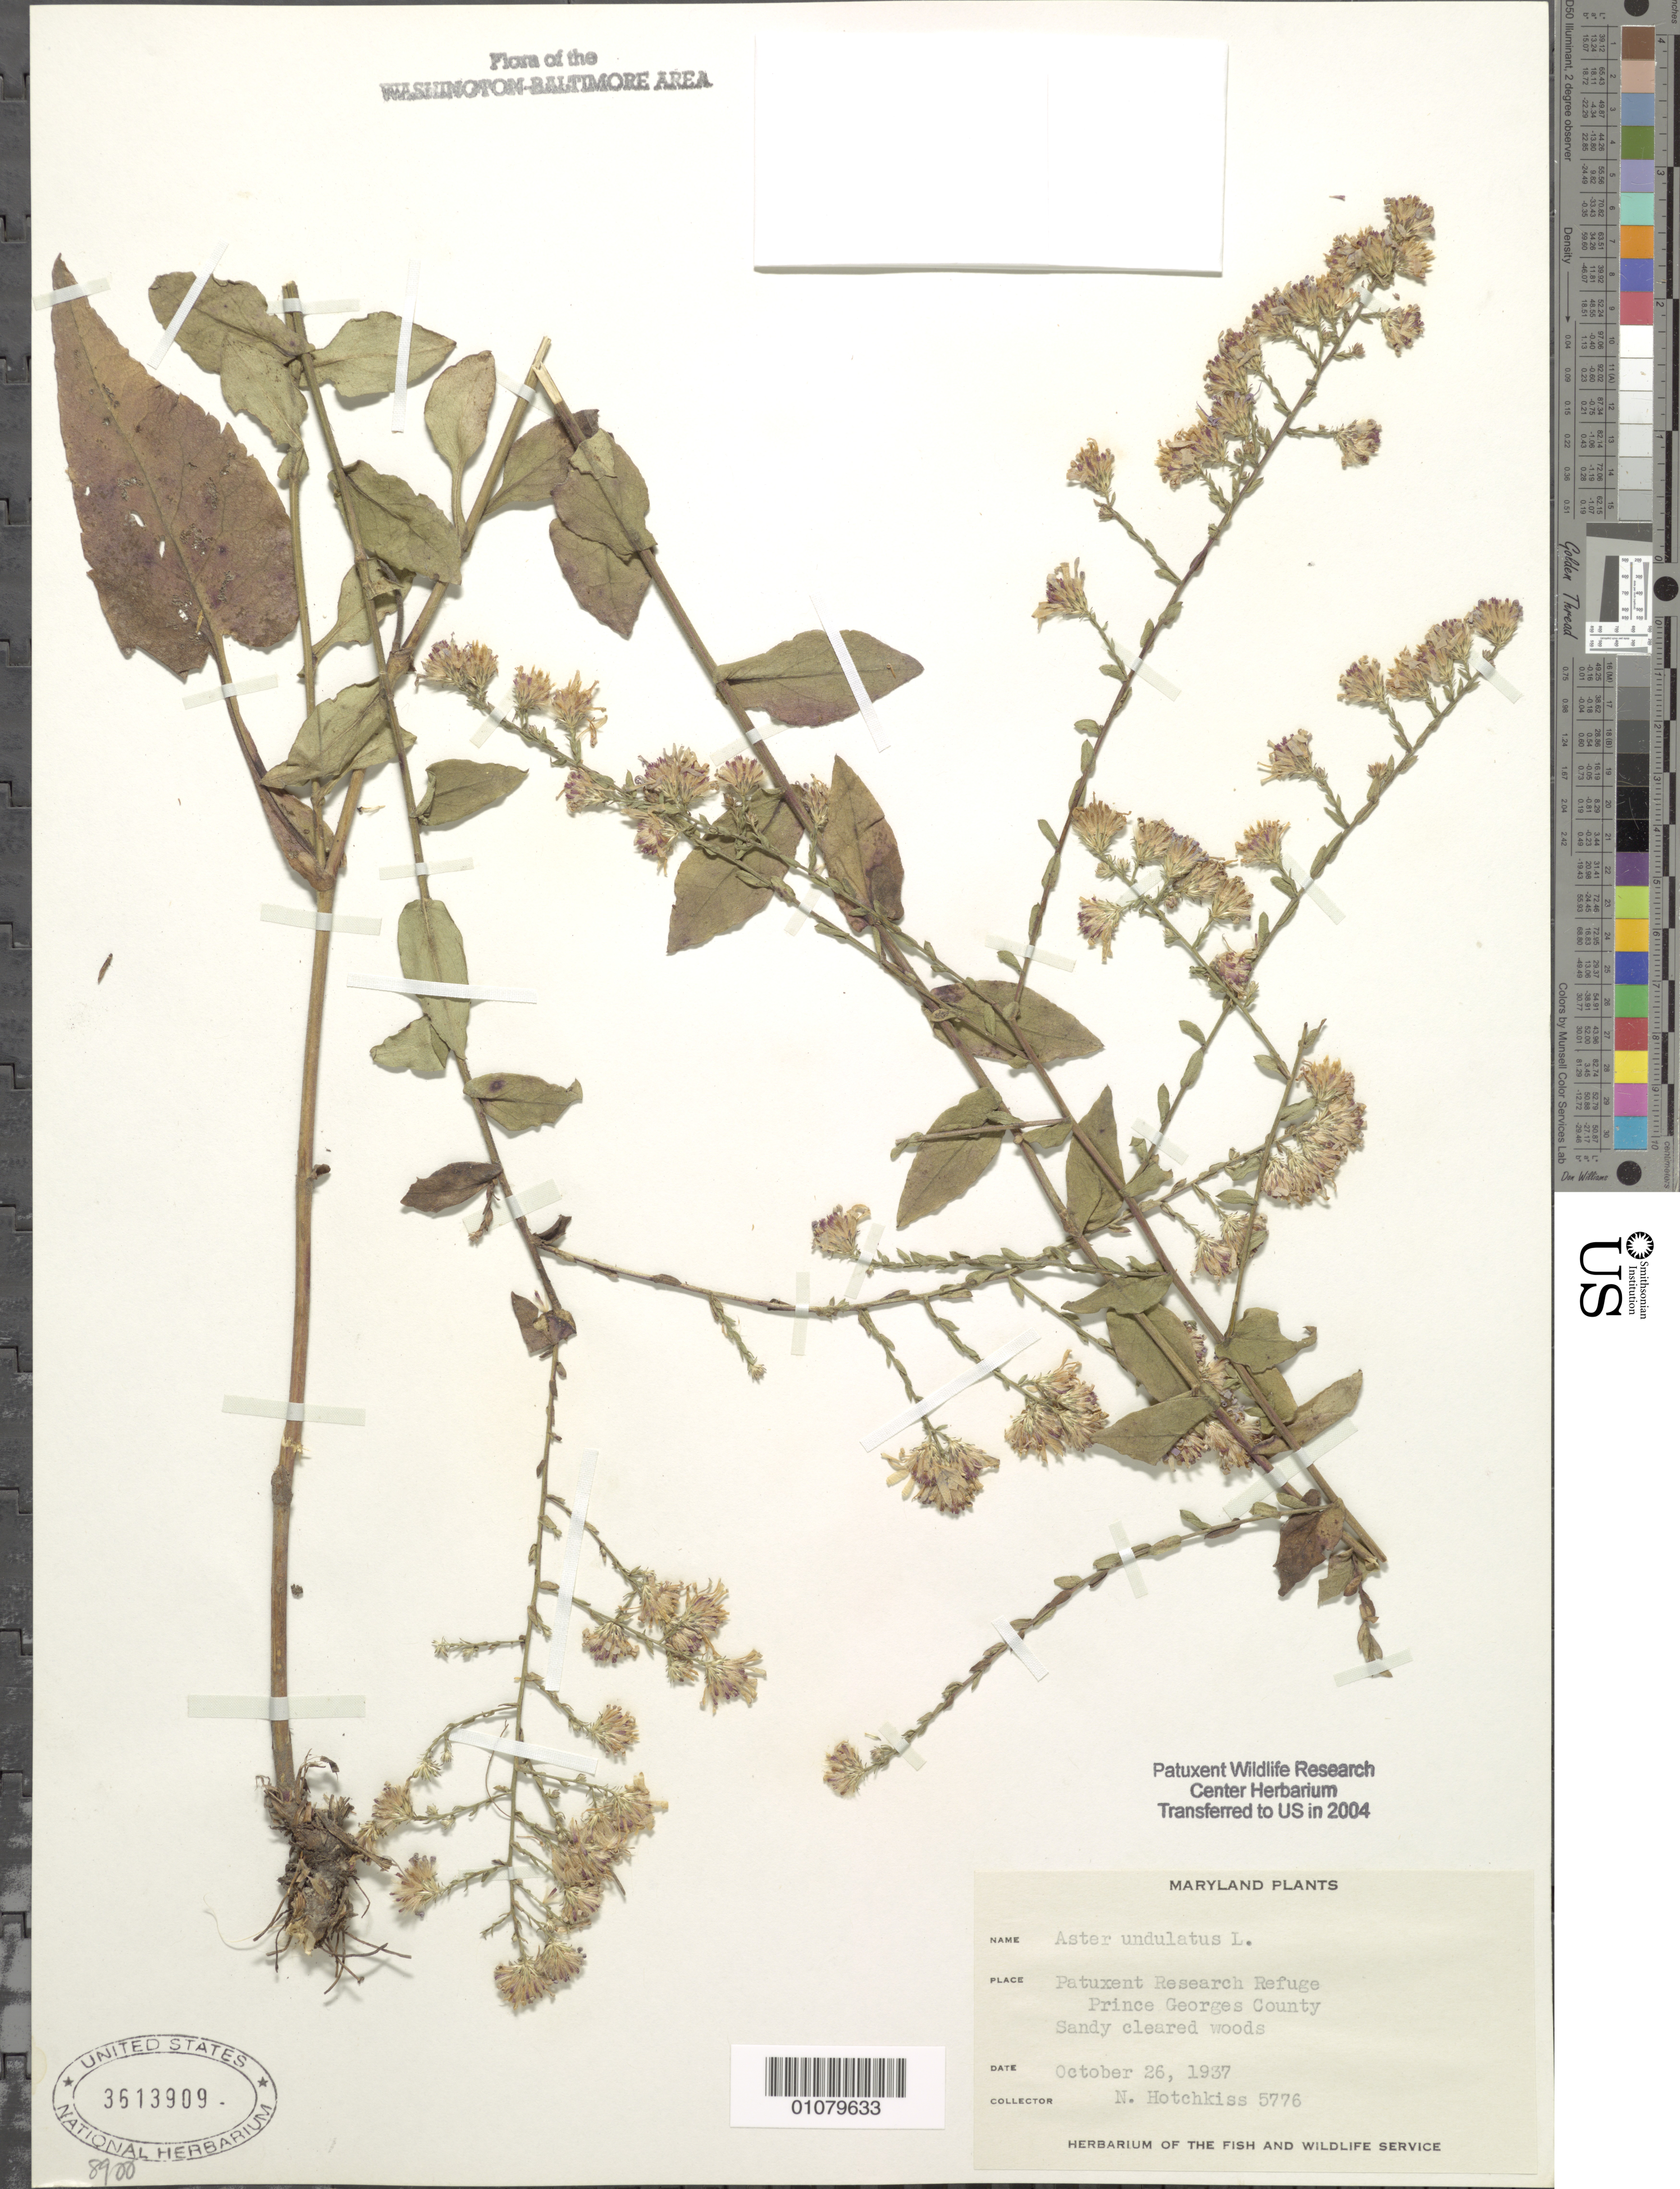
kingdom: Plantae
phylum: Tracheophyta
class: Magnoliopsida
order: Asterales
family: Asteraceae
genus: Symphyotrichum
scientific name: Symphyotrichum undulatum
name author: (L.) G.L. Nesom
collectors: N. Hotchkiss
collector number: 5776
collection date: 1937-10-26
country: United States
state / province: Maryland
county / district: Prince George's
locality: Patuxent Wildlife Refuge.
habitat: Sandy, cleared woods.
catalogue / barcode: US 3613909